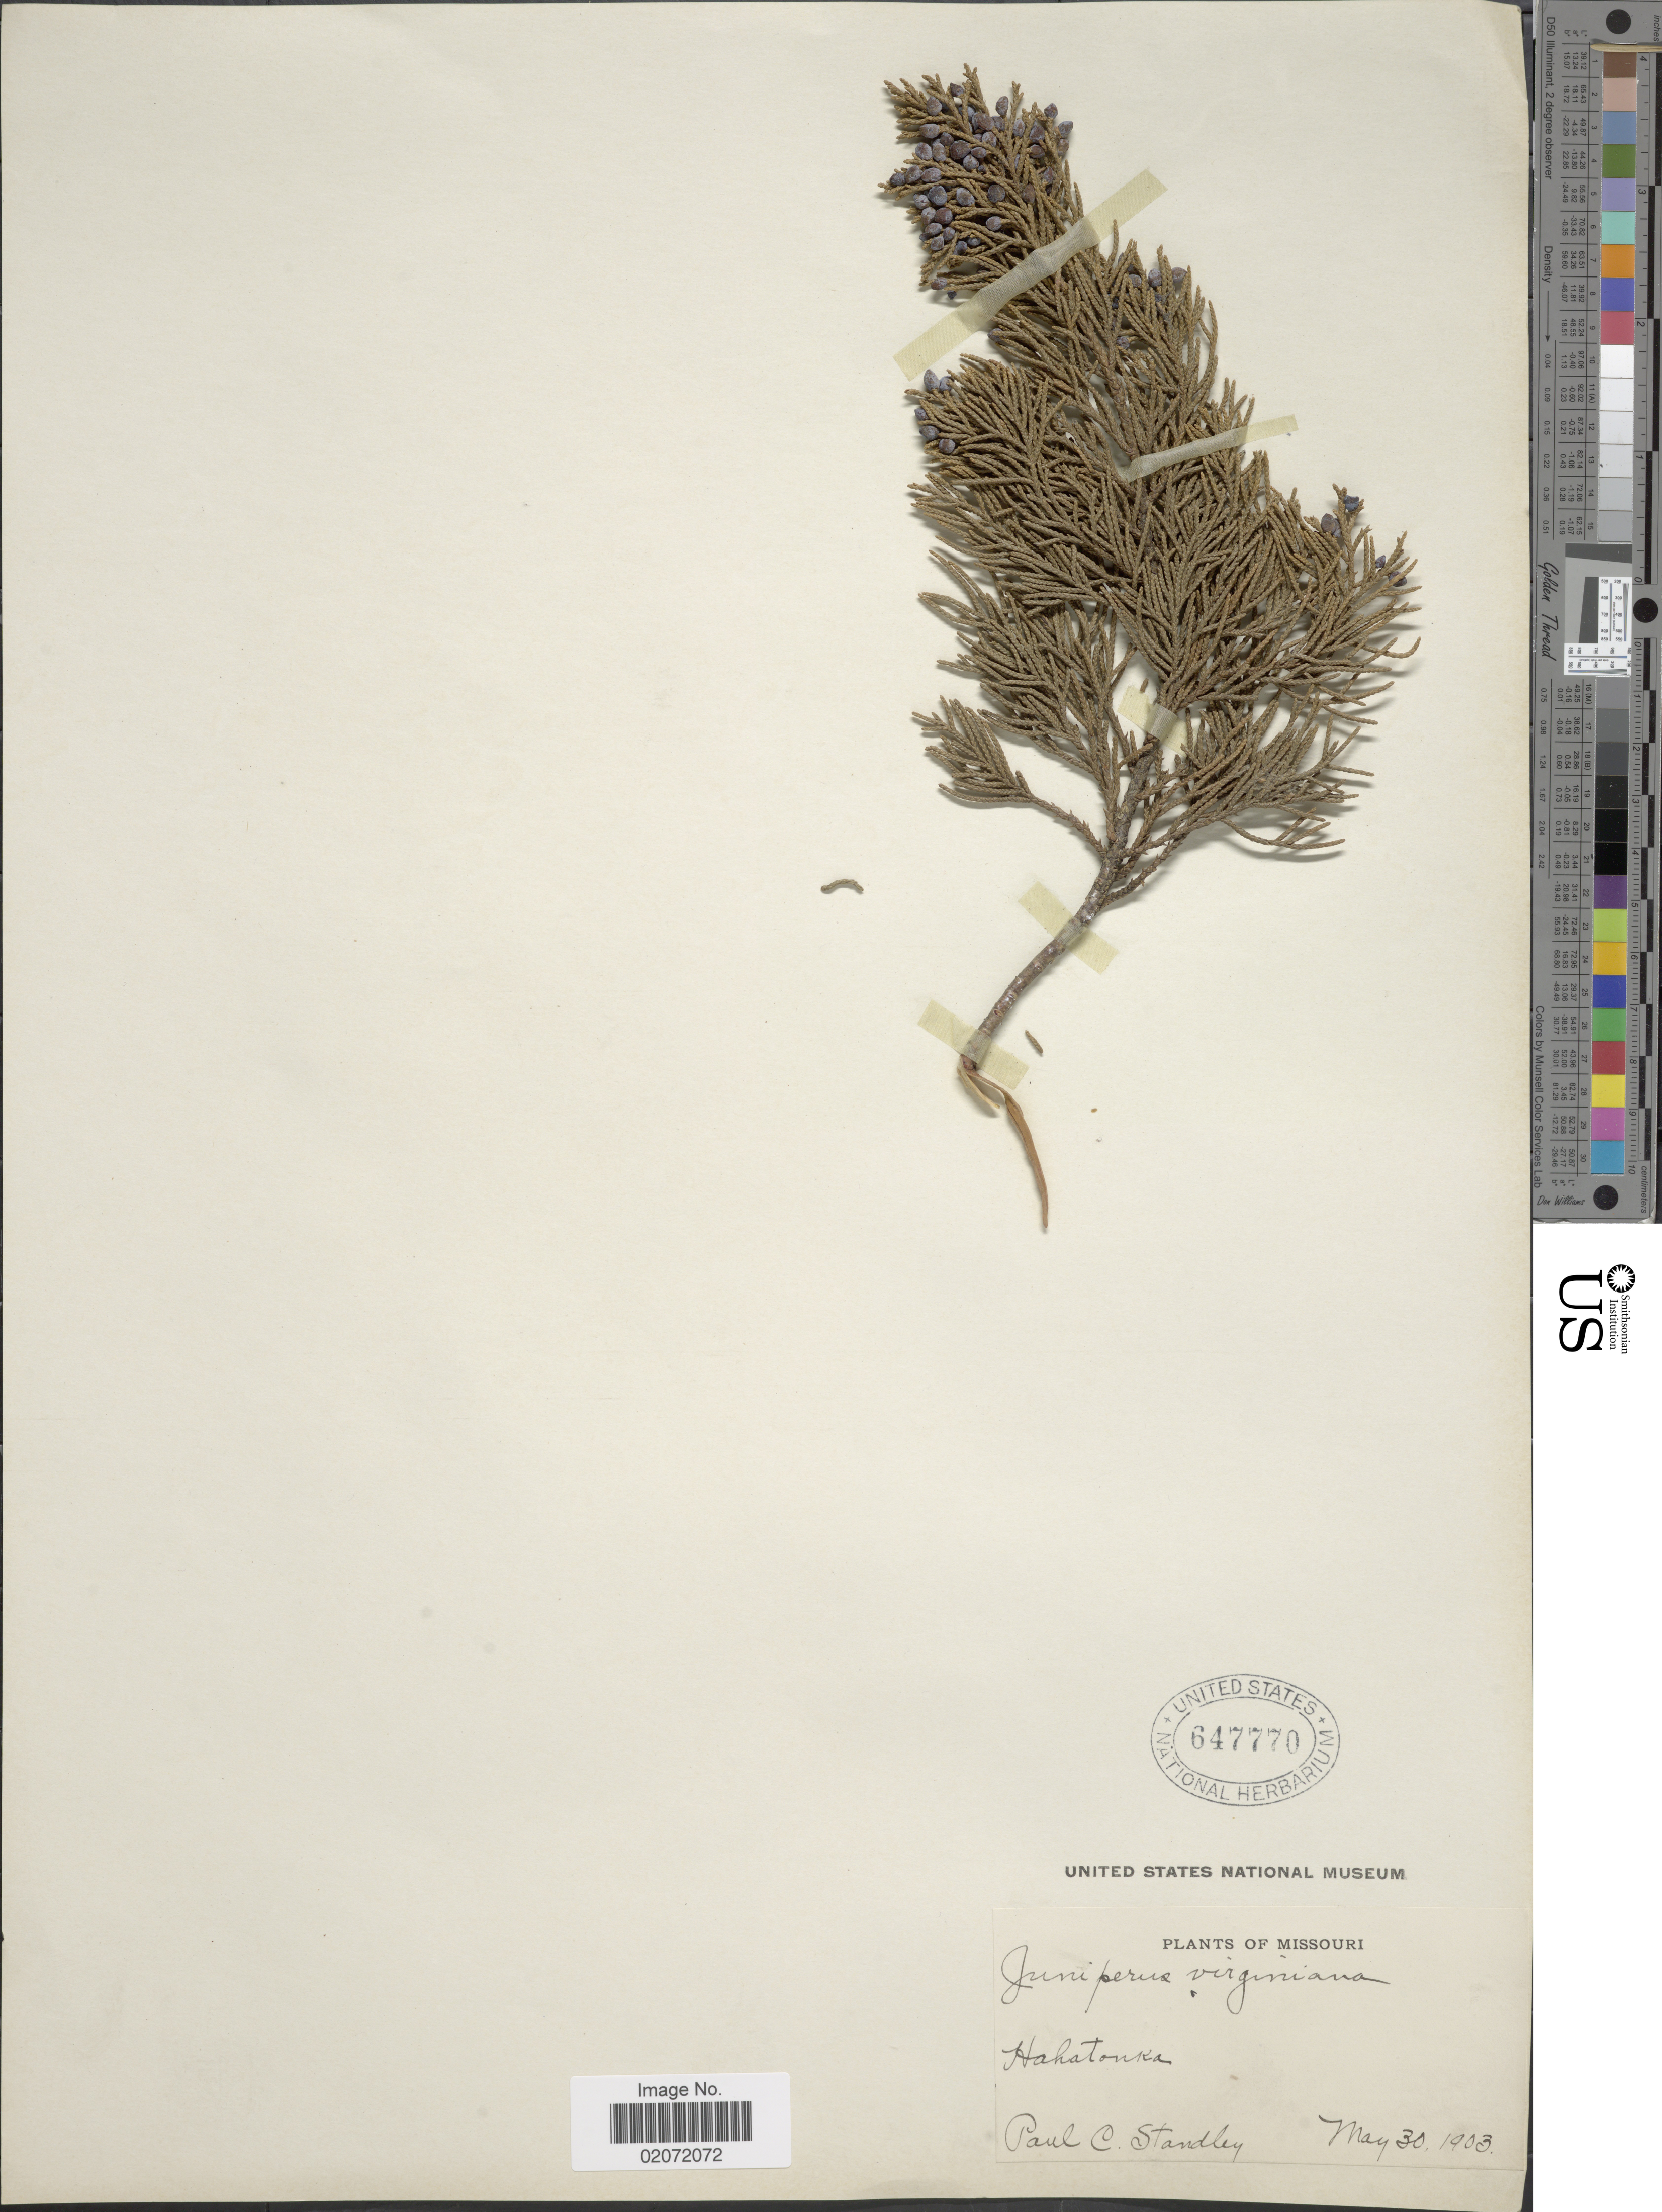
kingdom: Plantae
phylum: Tracheophyta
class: Pinopsida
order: Pinales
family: Cupressaceae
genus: Juniperus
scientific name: Juniperus virginiana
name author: L.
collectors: P. C. Standley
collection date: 1903-05-30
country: United States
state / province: Missouri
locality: Hahatonka.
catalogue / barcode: US 647770